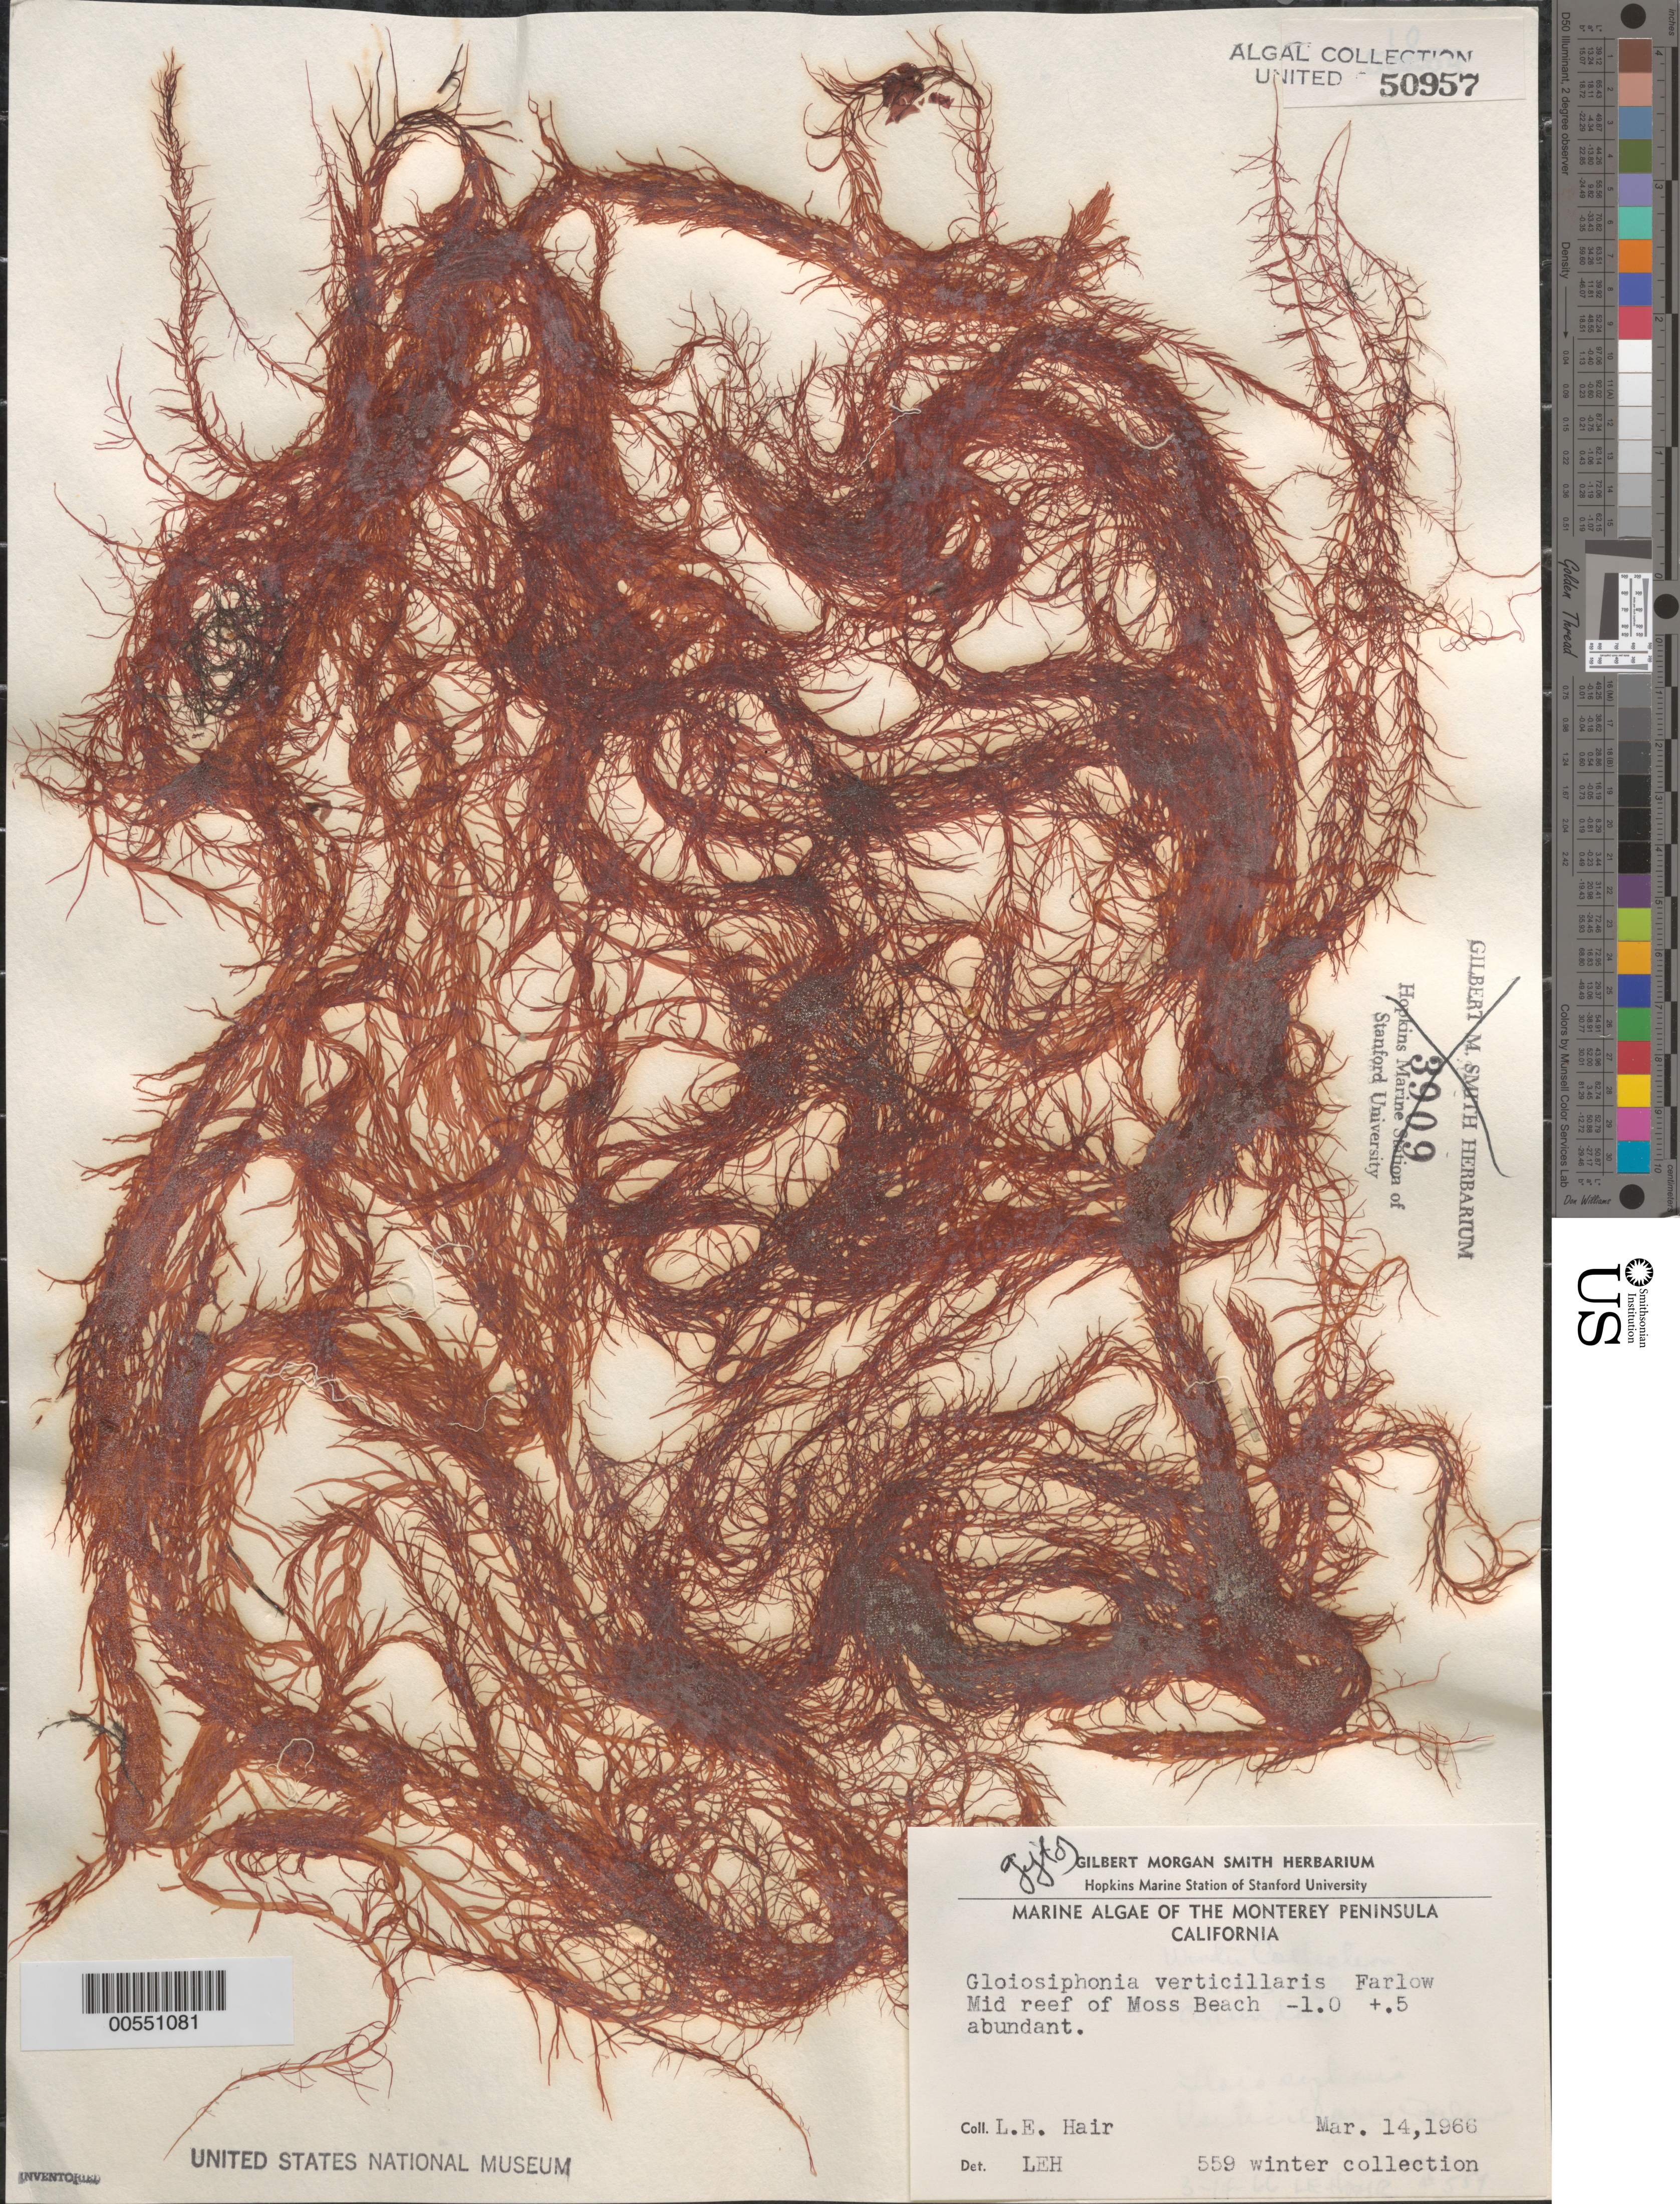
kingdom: Plantae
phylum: Rhodophyta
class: Florideophyceae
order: Gigartinales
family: Gloiosiphoniaceae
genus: Gloiosiphonia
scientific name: Gloiosiphonia verticillaris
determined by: Hair, L. E.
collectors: L. Hair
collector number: LEH 559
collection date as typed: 14 Mar 1966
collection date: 1966-03-14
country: United States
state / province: California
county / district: Monterey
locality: Middle Reef of Moss Beach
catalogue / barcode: US 50957